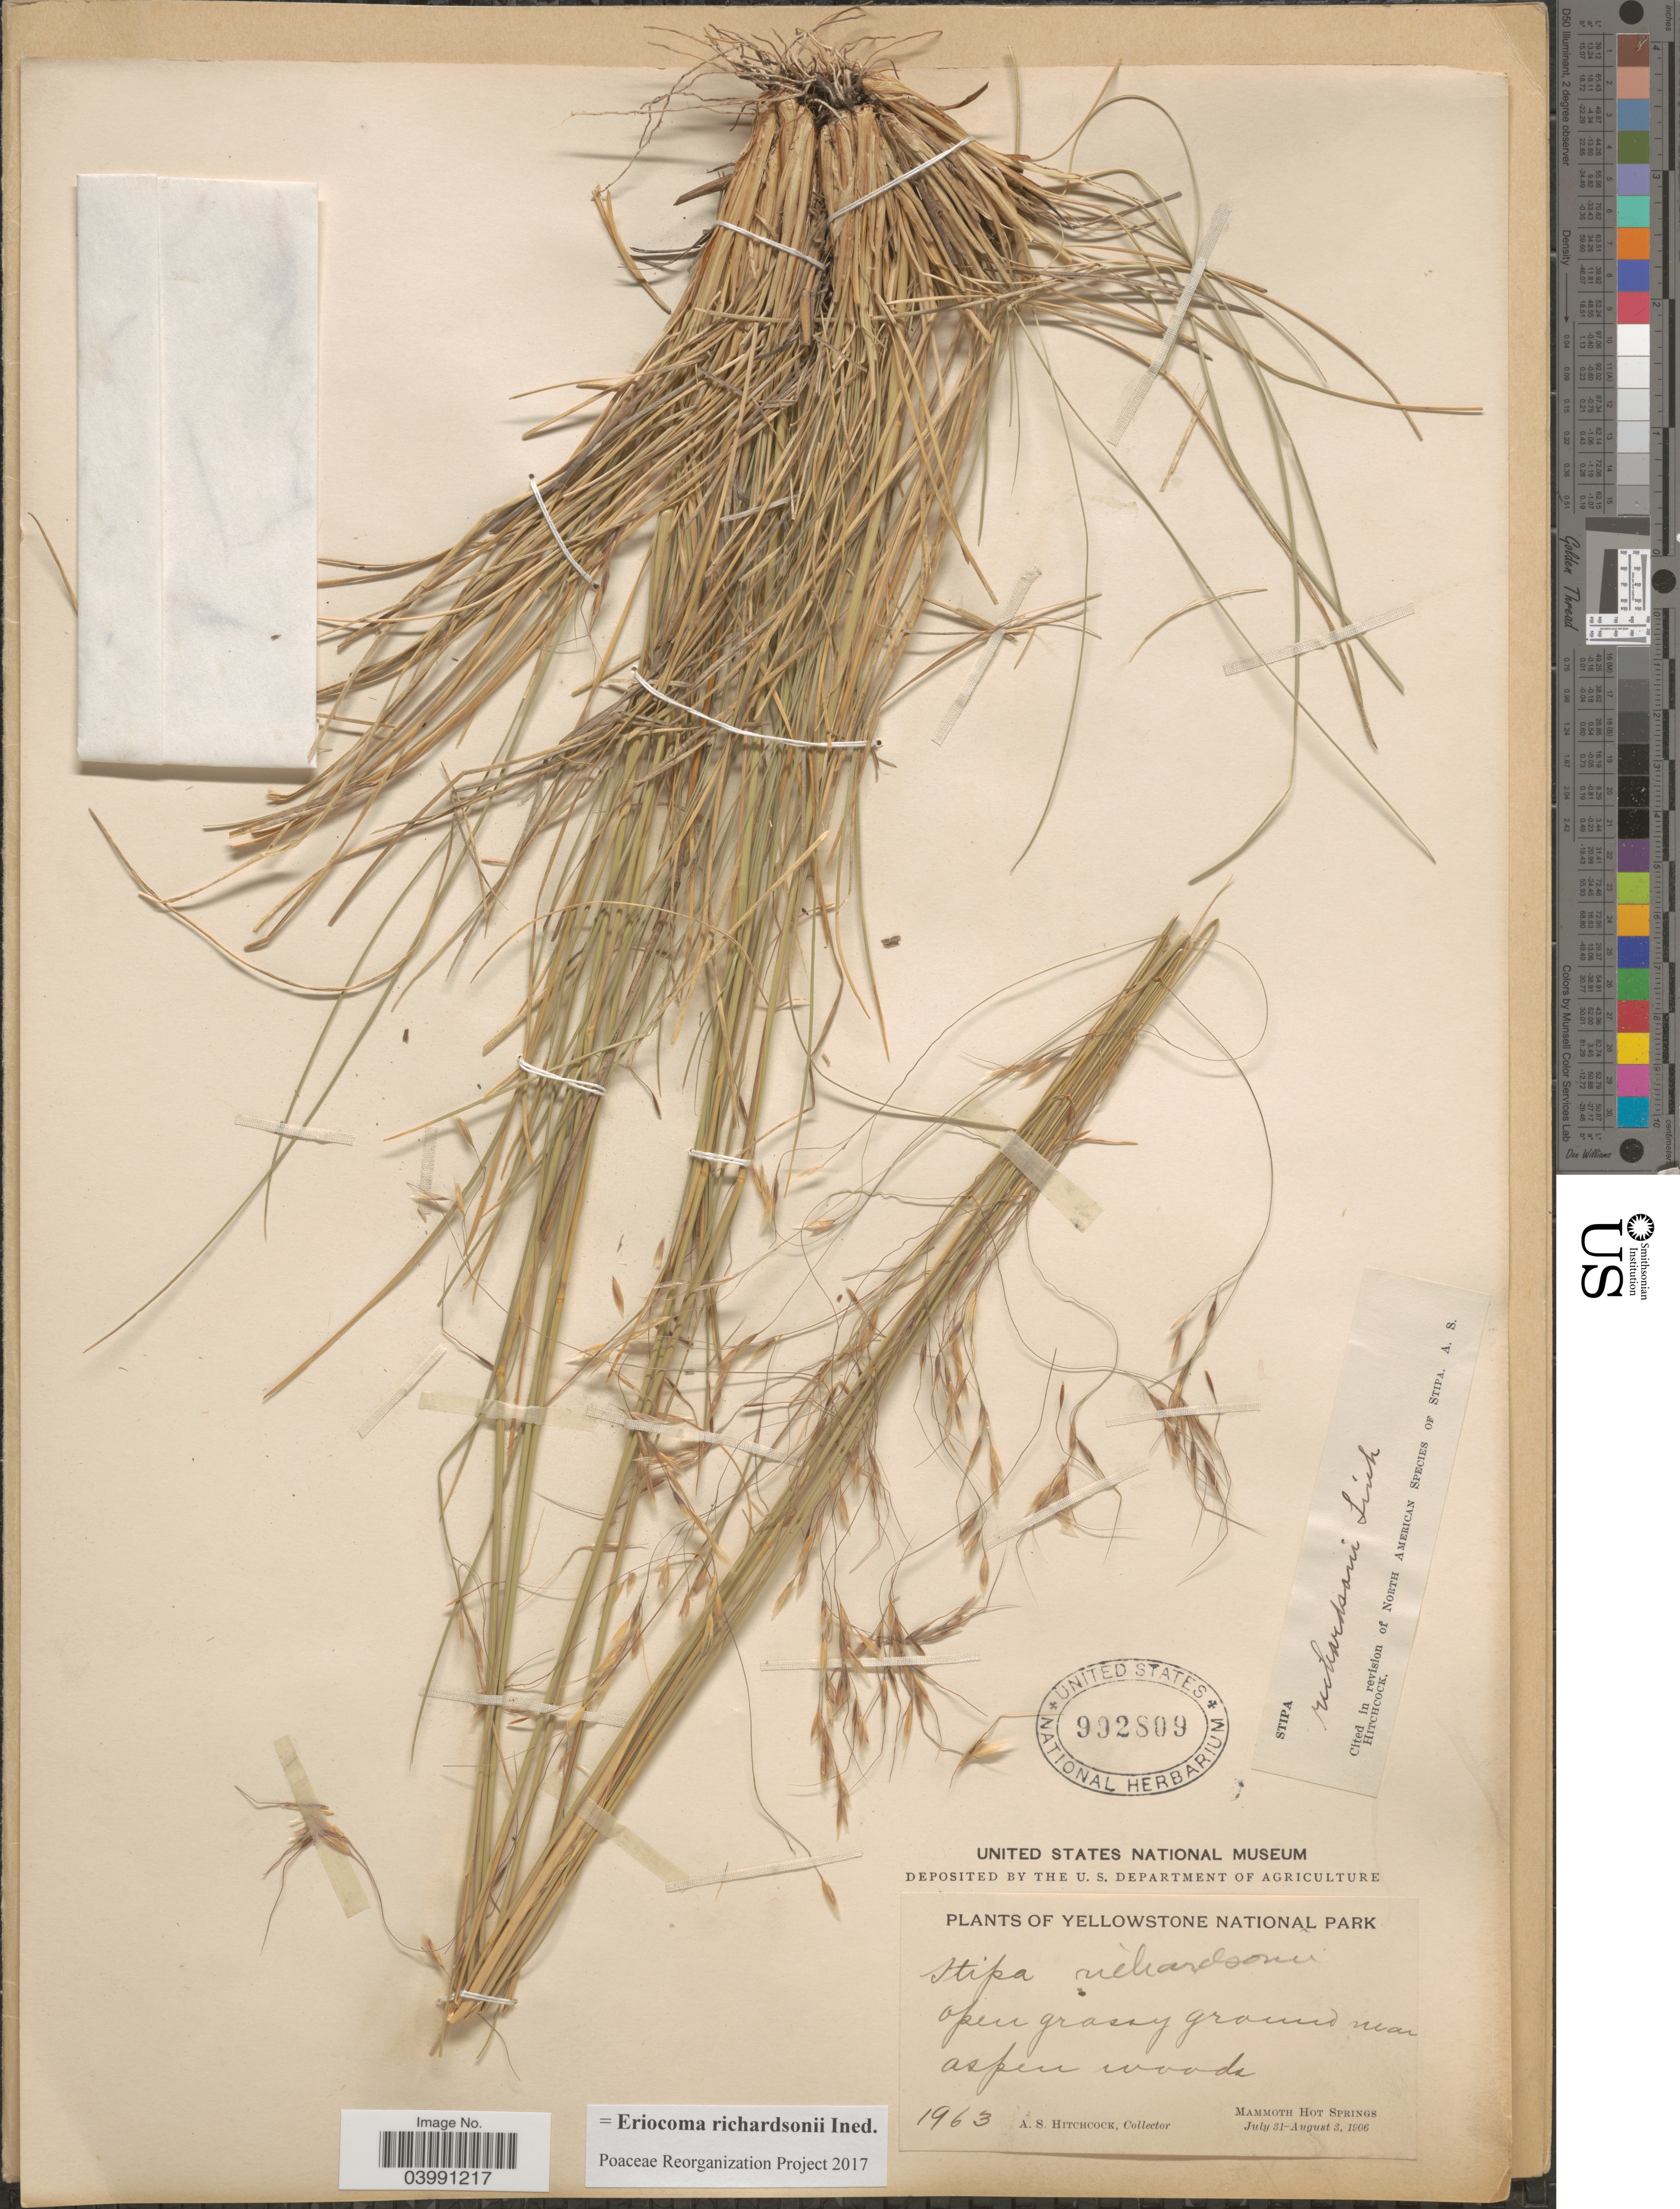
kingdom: Plantae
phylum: Tracheophyta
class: Liliopsida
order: Poales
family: Poaceae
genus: Eriocoma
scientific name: Eriocoma richardsonii ined.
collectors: A. S. Hitchcock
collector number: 1963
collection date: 1906-07-31/1906-08-02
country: United States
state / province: Wyoming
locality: Yellowstone National Park. Mammoth Hot Springs.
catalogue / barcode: US 992809